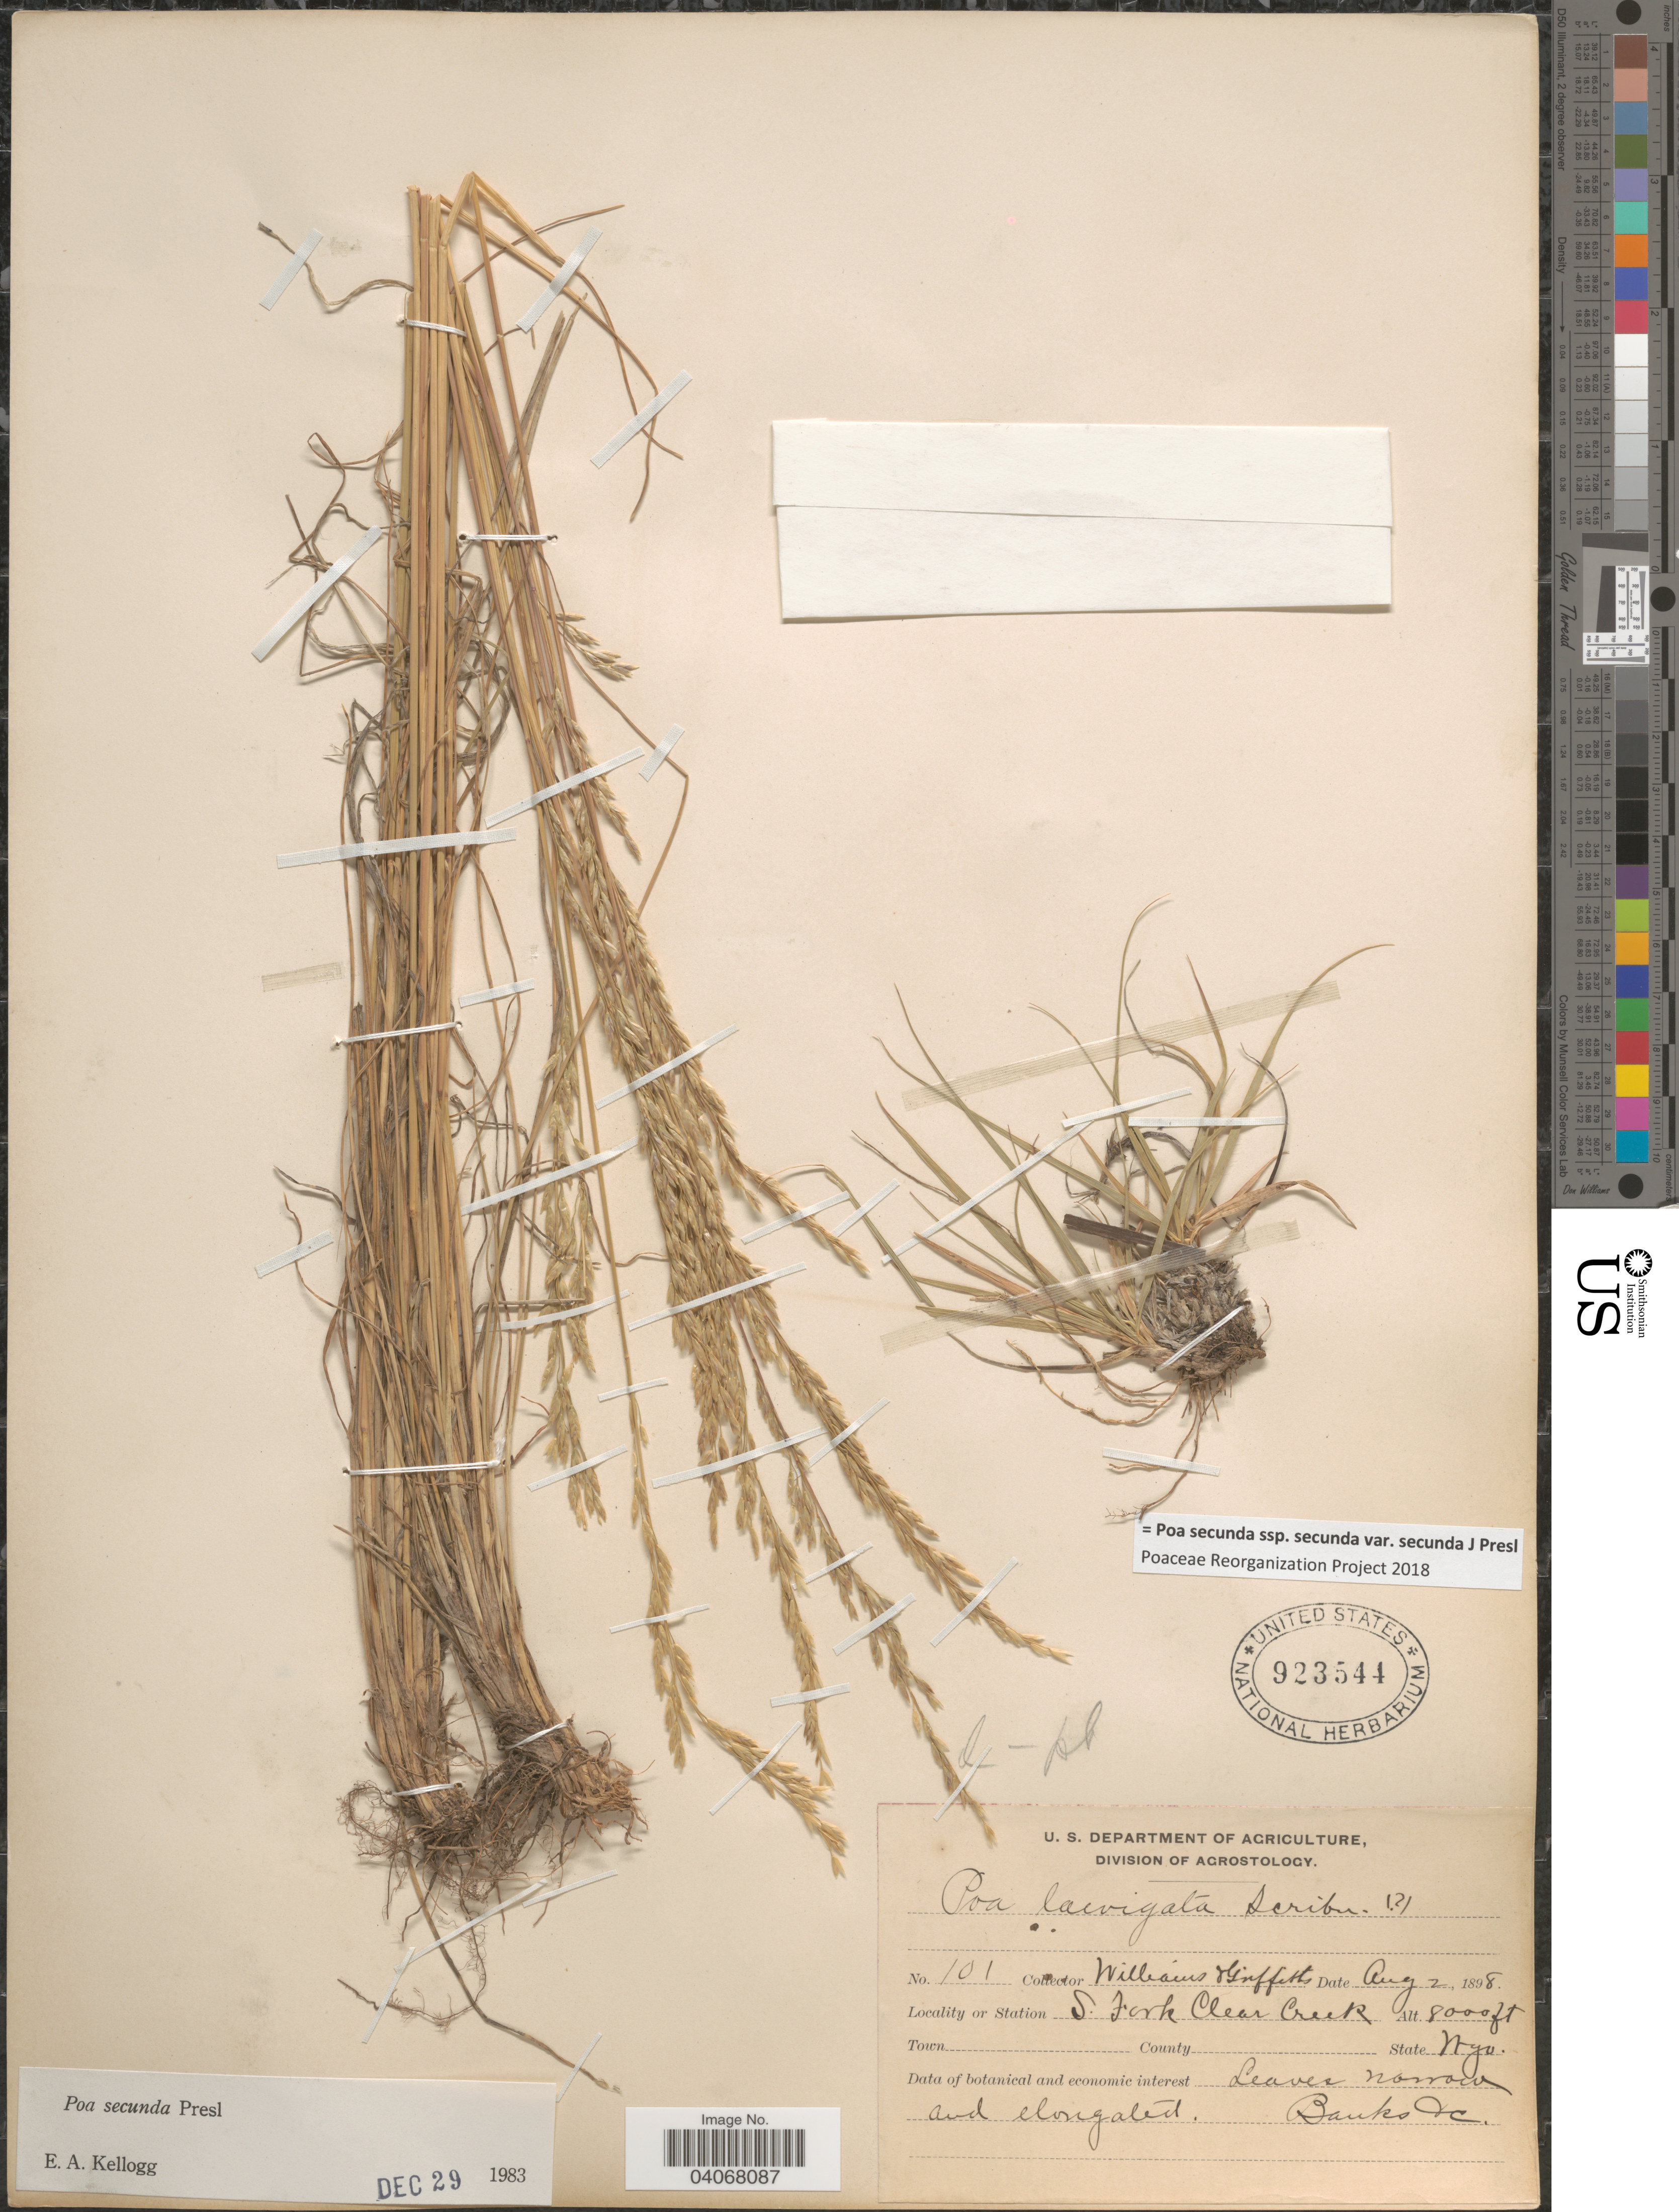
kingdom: Plantae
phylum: Tracheophyta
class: Liliopsida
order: Poales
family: Poaceae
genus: Poa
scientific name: Poa secunda subsp. secunda var. secunda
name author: J. Presl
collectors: -- Williams & -- Griffiths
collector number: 101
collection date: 1898-08-02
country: United States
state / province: Wyoming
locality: S. Fork Clear Creek.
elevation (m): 2438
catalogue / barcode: US 923544